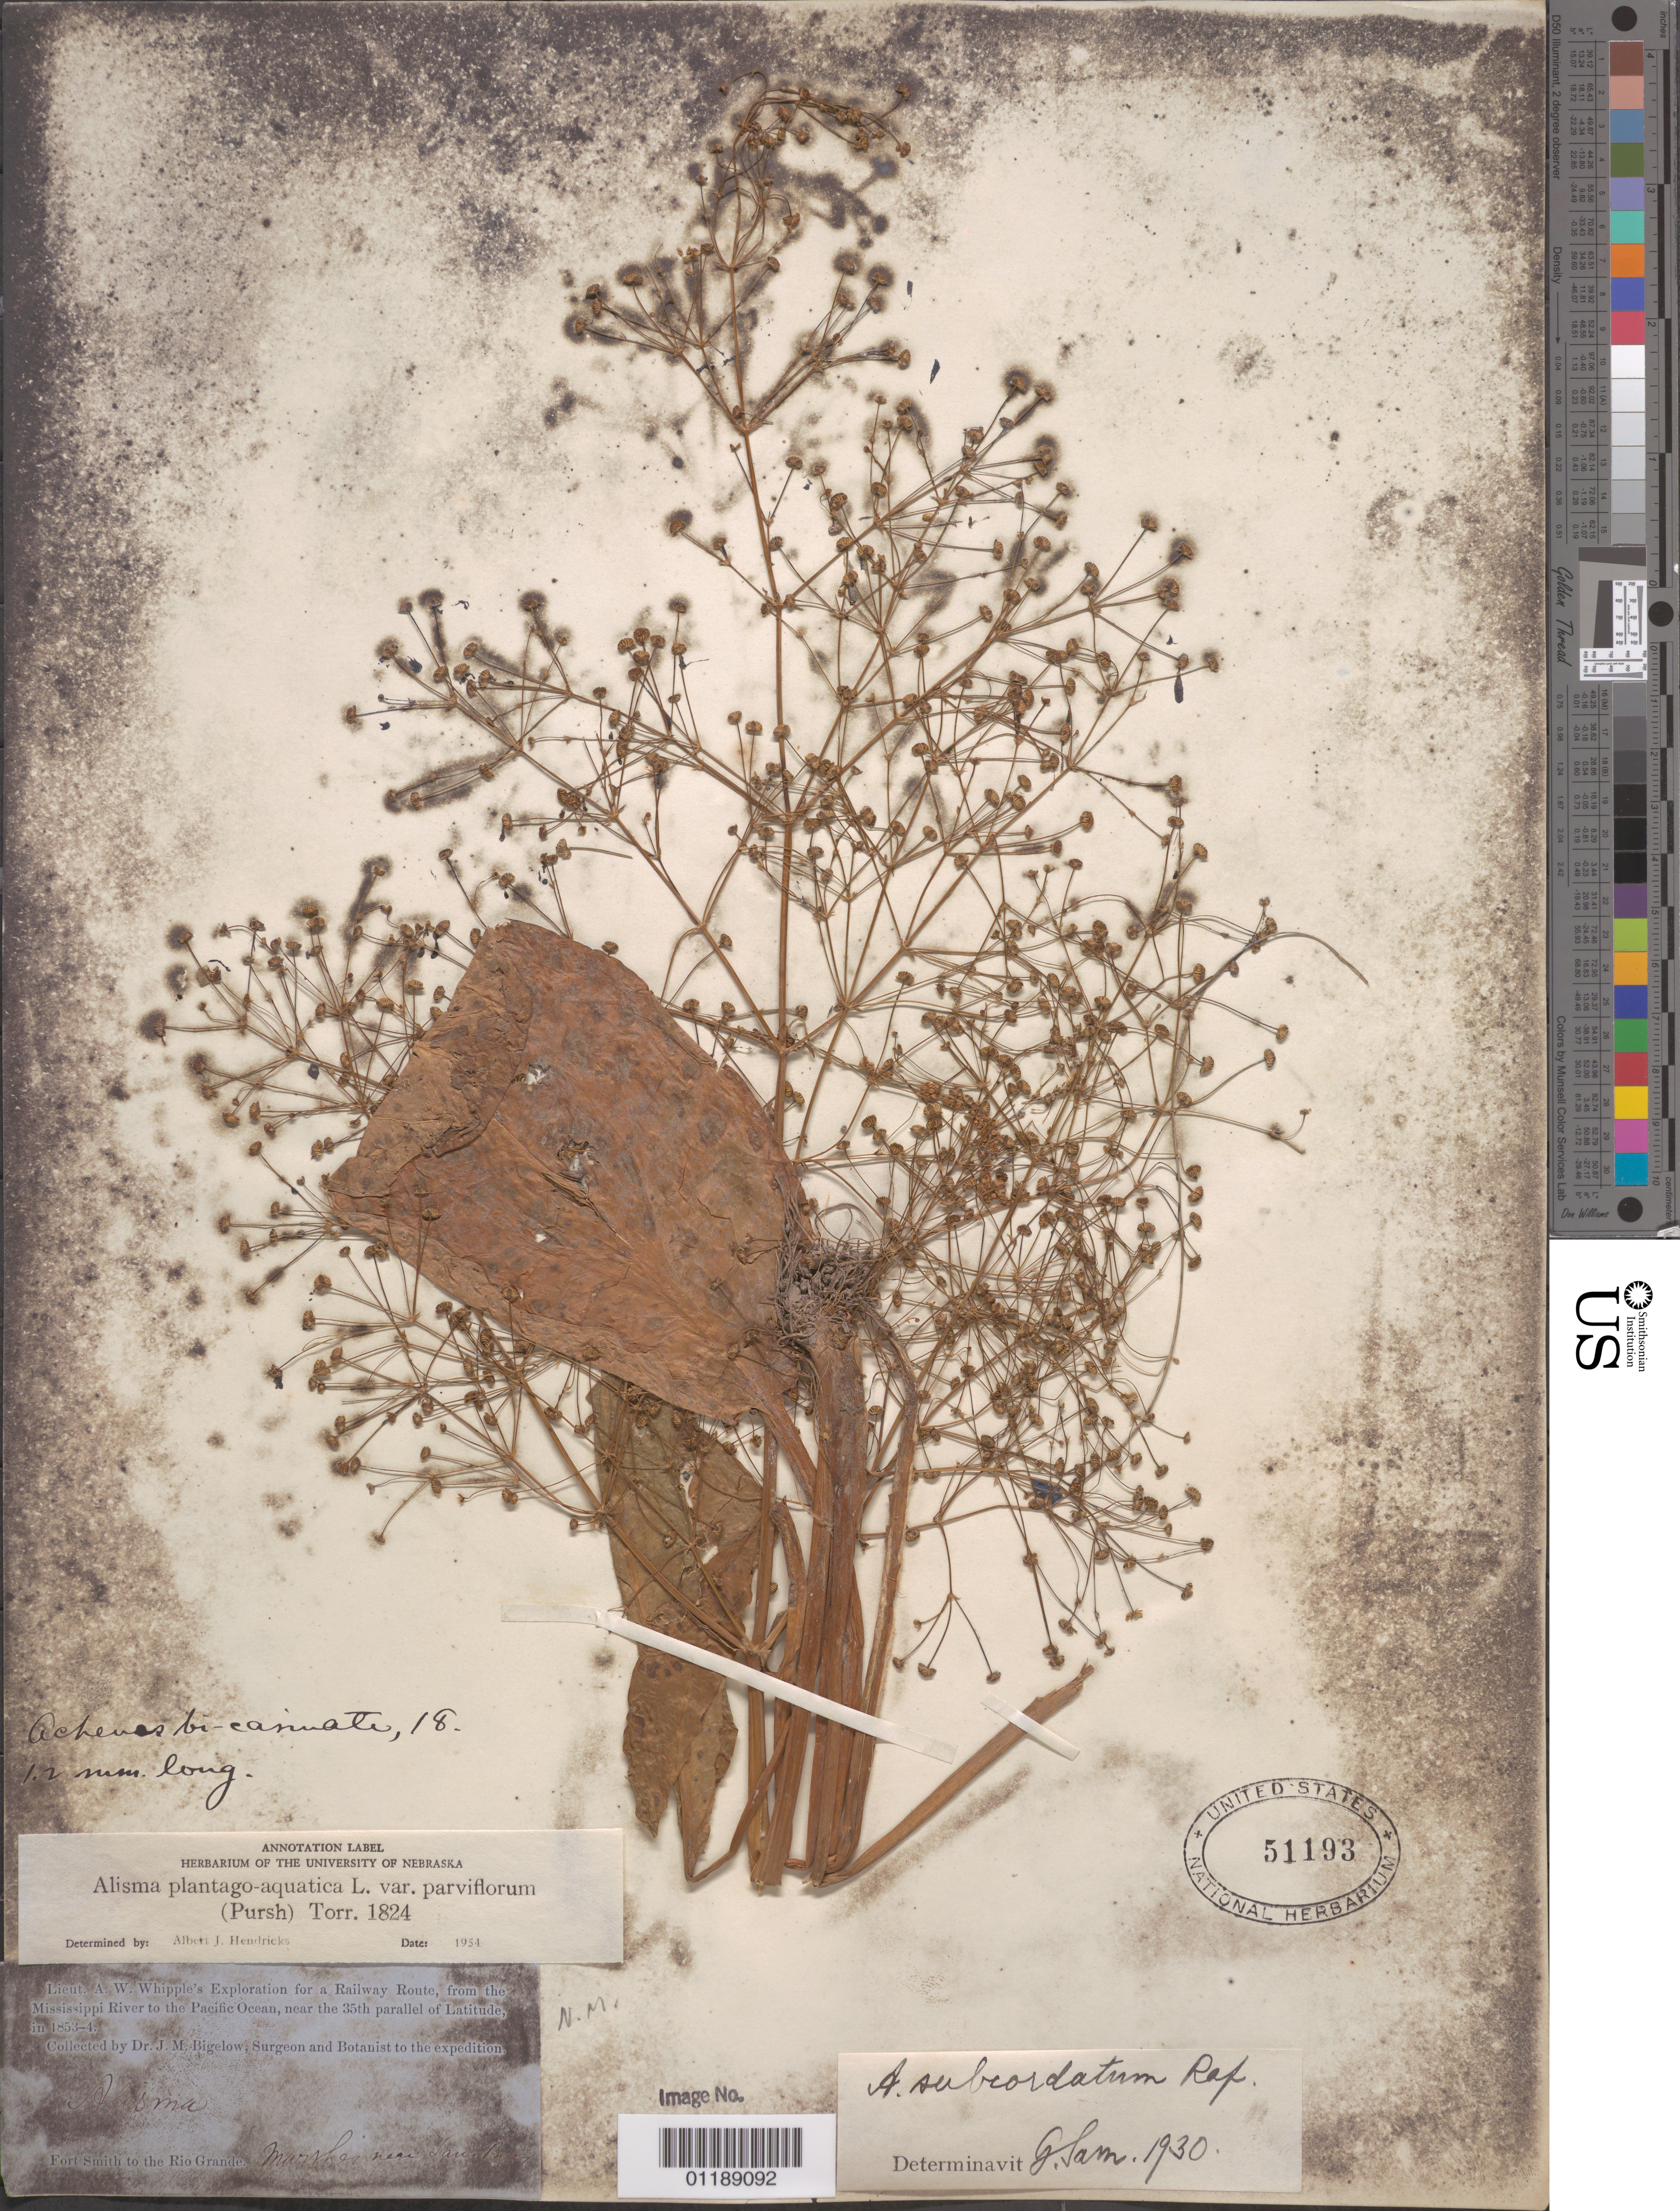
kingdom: Plantae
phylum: Tracheophyta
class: Liliopsida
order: Alismatales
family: Alismataceae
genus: Alisma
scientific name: Alisma subcordatum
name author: Raf.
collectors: J. M. Bigelow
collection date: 1853/1854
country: United States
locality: Fort Smith to the Rio Grande.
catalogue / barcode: US 51193